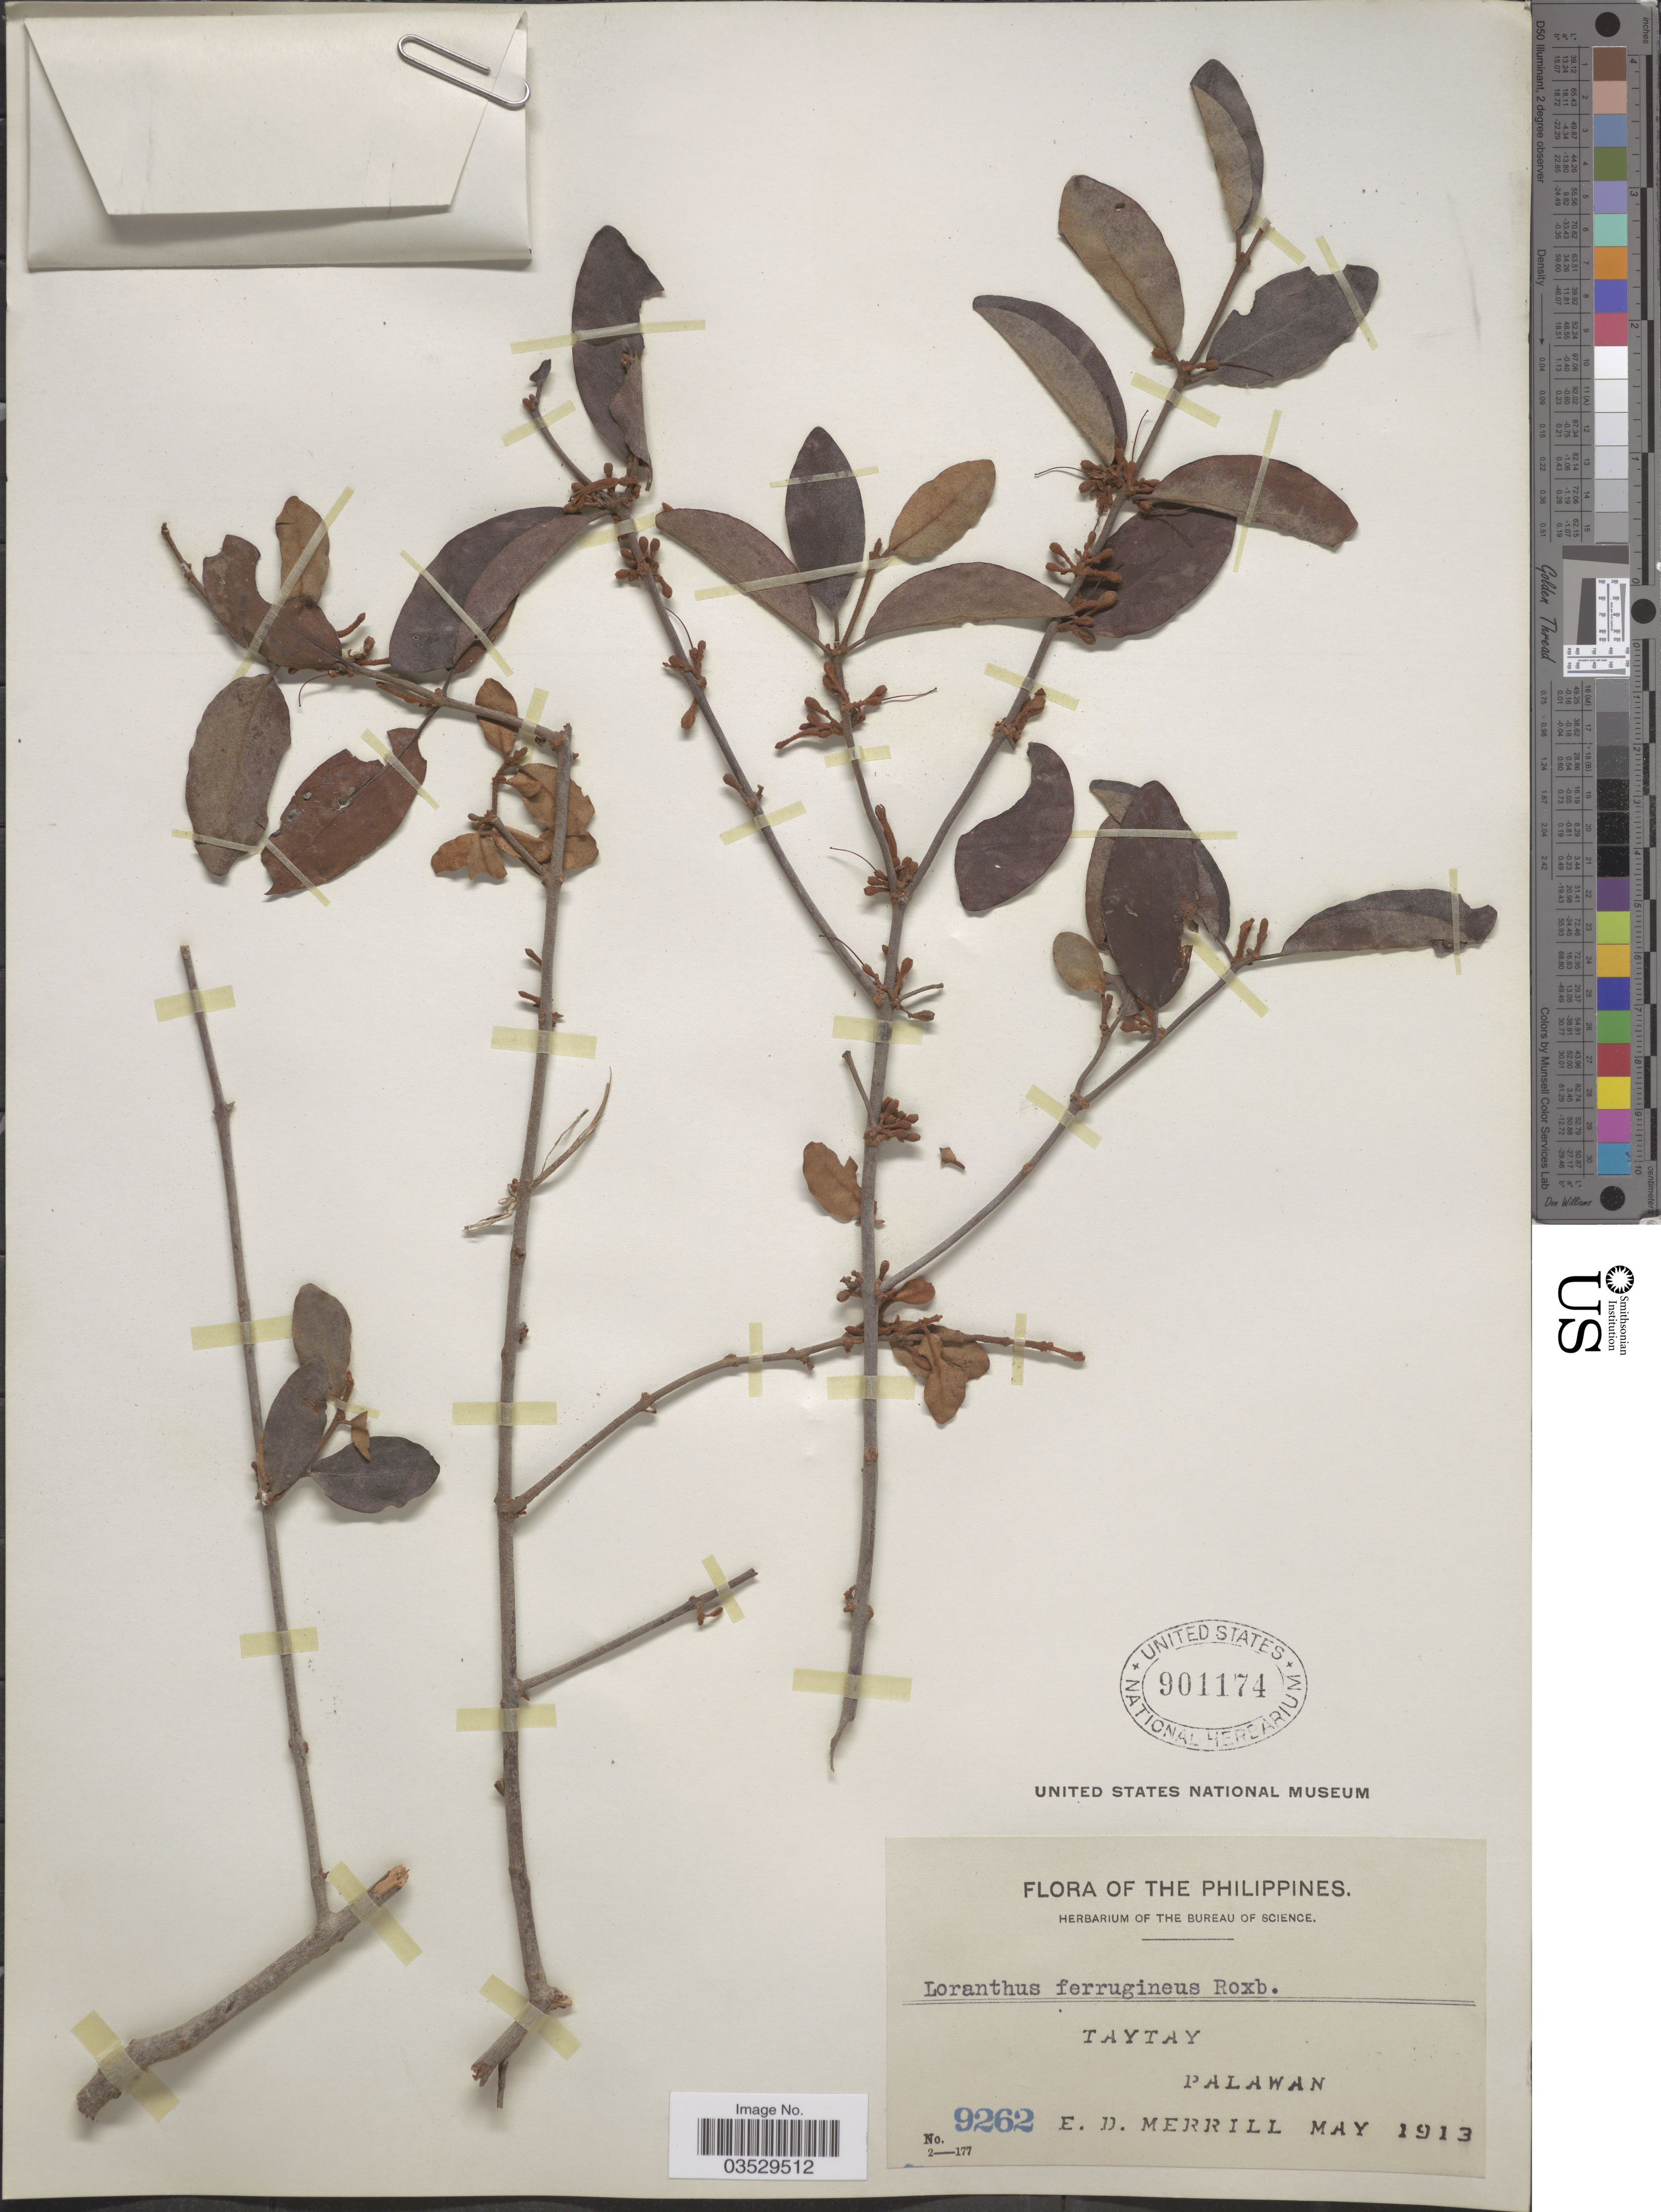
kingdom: Plantae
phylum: Tracheophyta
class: Magnoliopsida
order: Santalales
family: Loranthaceae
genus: Scurrula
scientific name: Scurrula ferruginea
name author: (Jack) Danser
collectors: E. D. Merrill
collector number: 9262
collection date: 1913-05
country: Philippines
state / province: Mimaropa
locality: Taytay, Palawan.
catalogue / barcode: US 901174